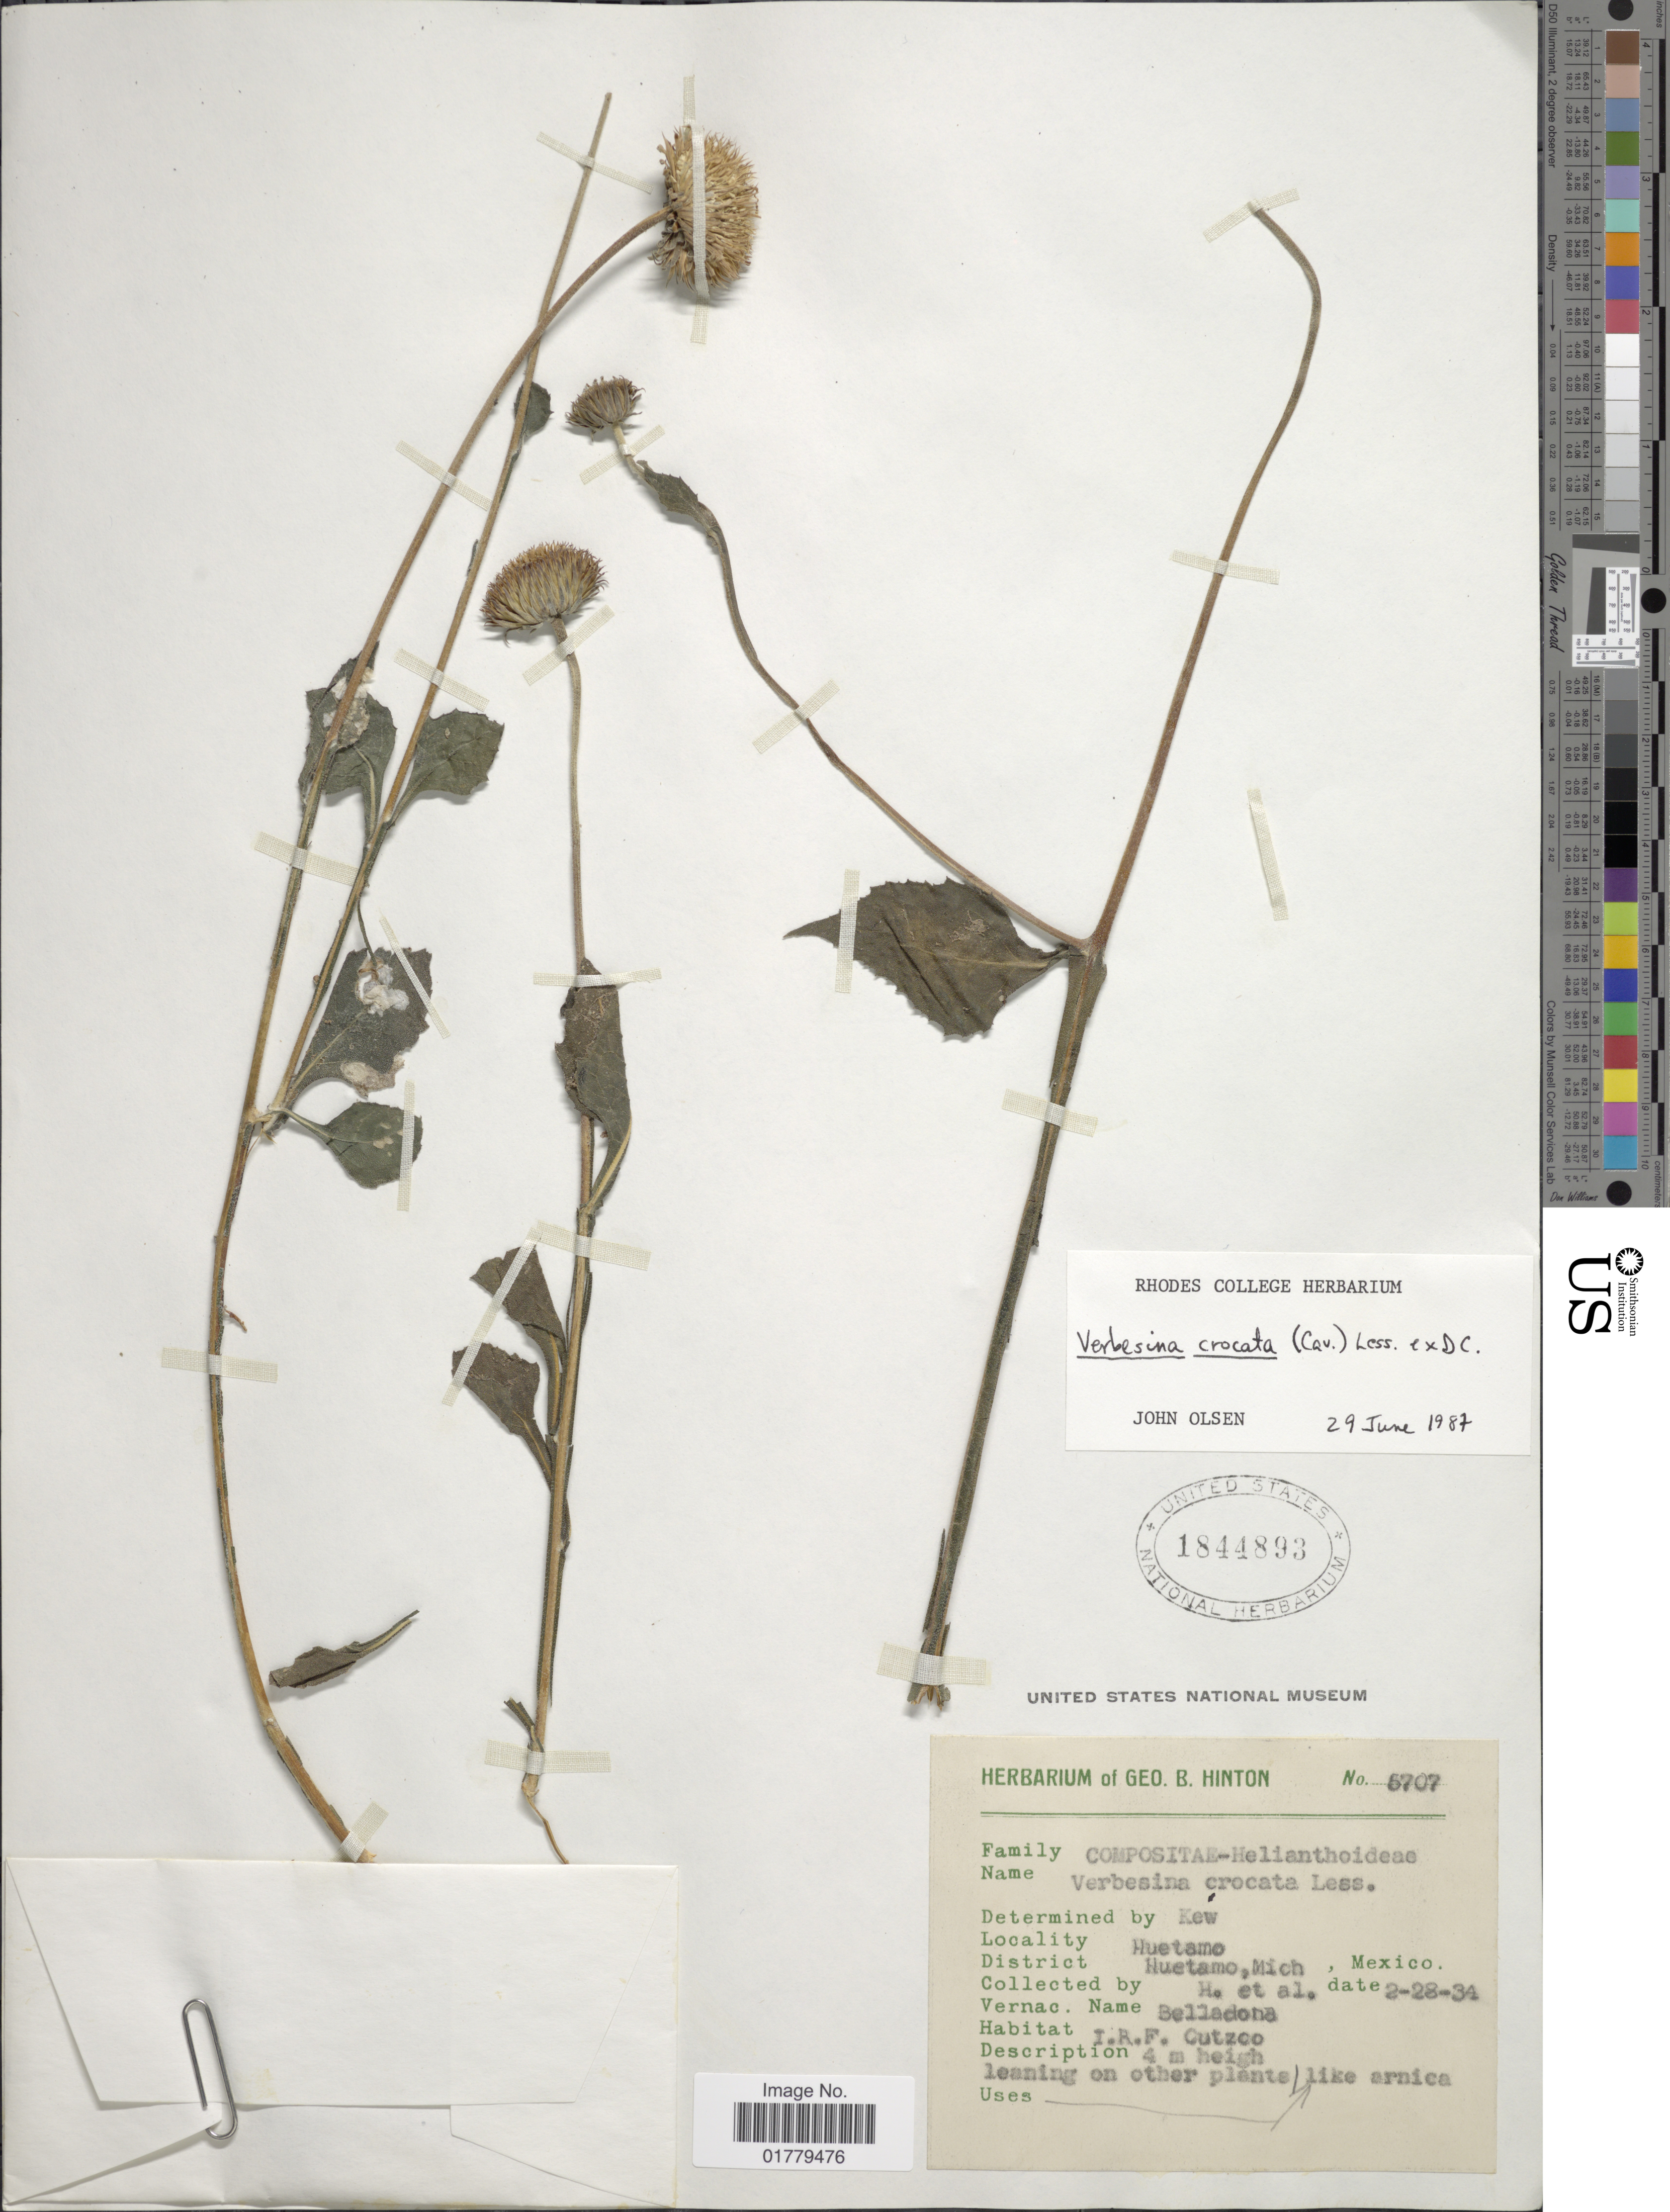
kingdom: Plantae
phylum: Tracheophyta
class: Magnoliopsida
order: Asterales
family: Asteraceae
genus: Verbesina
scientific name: Verbesina crocata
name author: (Cav.) Less.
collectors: G. B. Hinton & et al.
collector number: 5707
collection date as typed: Transcribed d/m/y: 28/2/34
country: Mexico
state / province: Michoacán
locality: Huetamo. District Huetamo, Mich., Mexico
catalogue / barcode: US 1844893